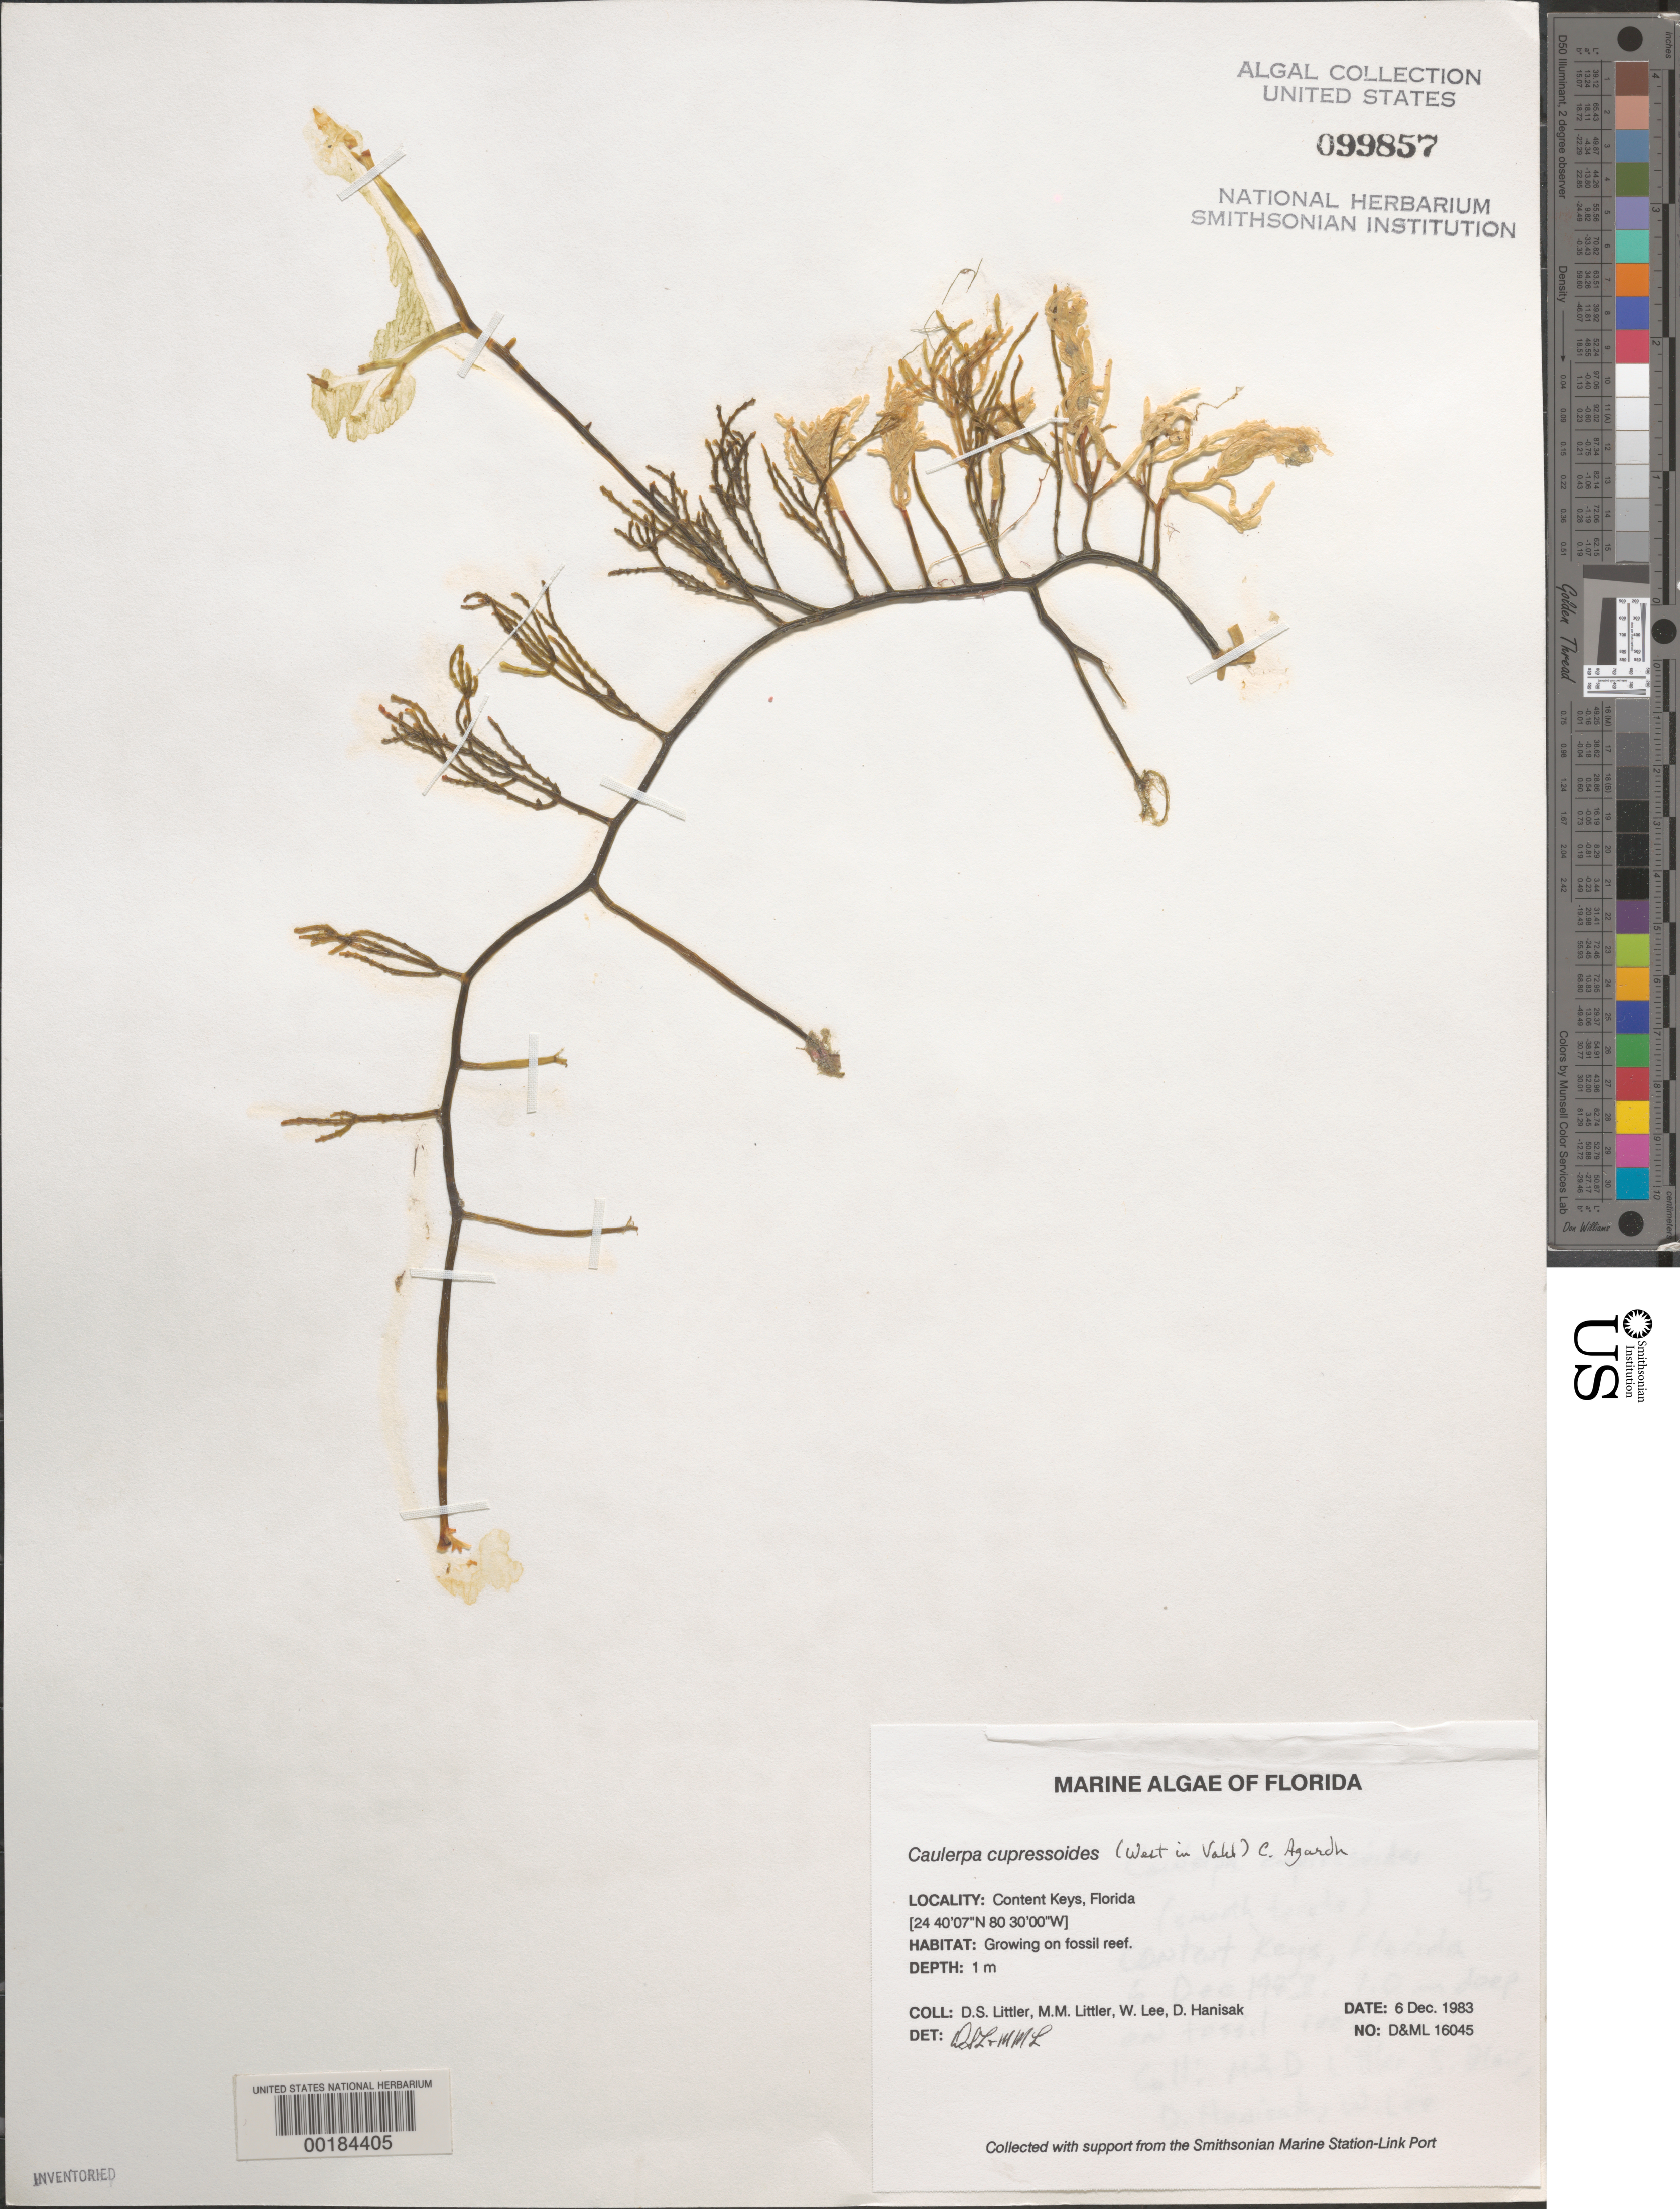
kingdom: Plantae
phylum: Chlorophyta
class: Ulvophyceae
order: Bryopsidales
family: Caulerpaceae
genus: Caulerpa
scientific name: Caulerpa cupressoides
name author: (Vahl) C. Agardh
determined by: Littler, D. S.; Littler, M. M.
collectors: D. S. Littler, M. M. Littler, W. Lee & M. Hanisak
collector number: D&ML 16045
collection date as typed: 06 Dec 1983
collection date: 1983-12-06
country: United States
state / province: Florida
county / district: Monroe County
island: Content Keys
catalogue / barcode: US 99857